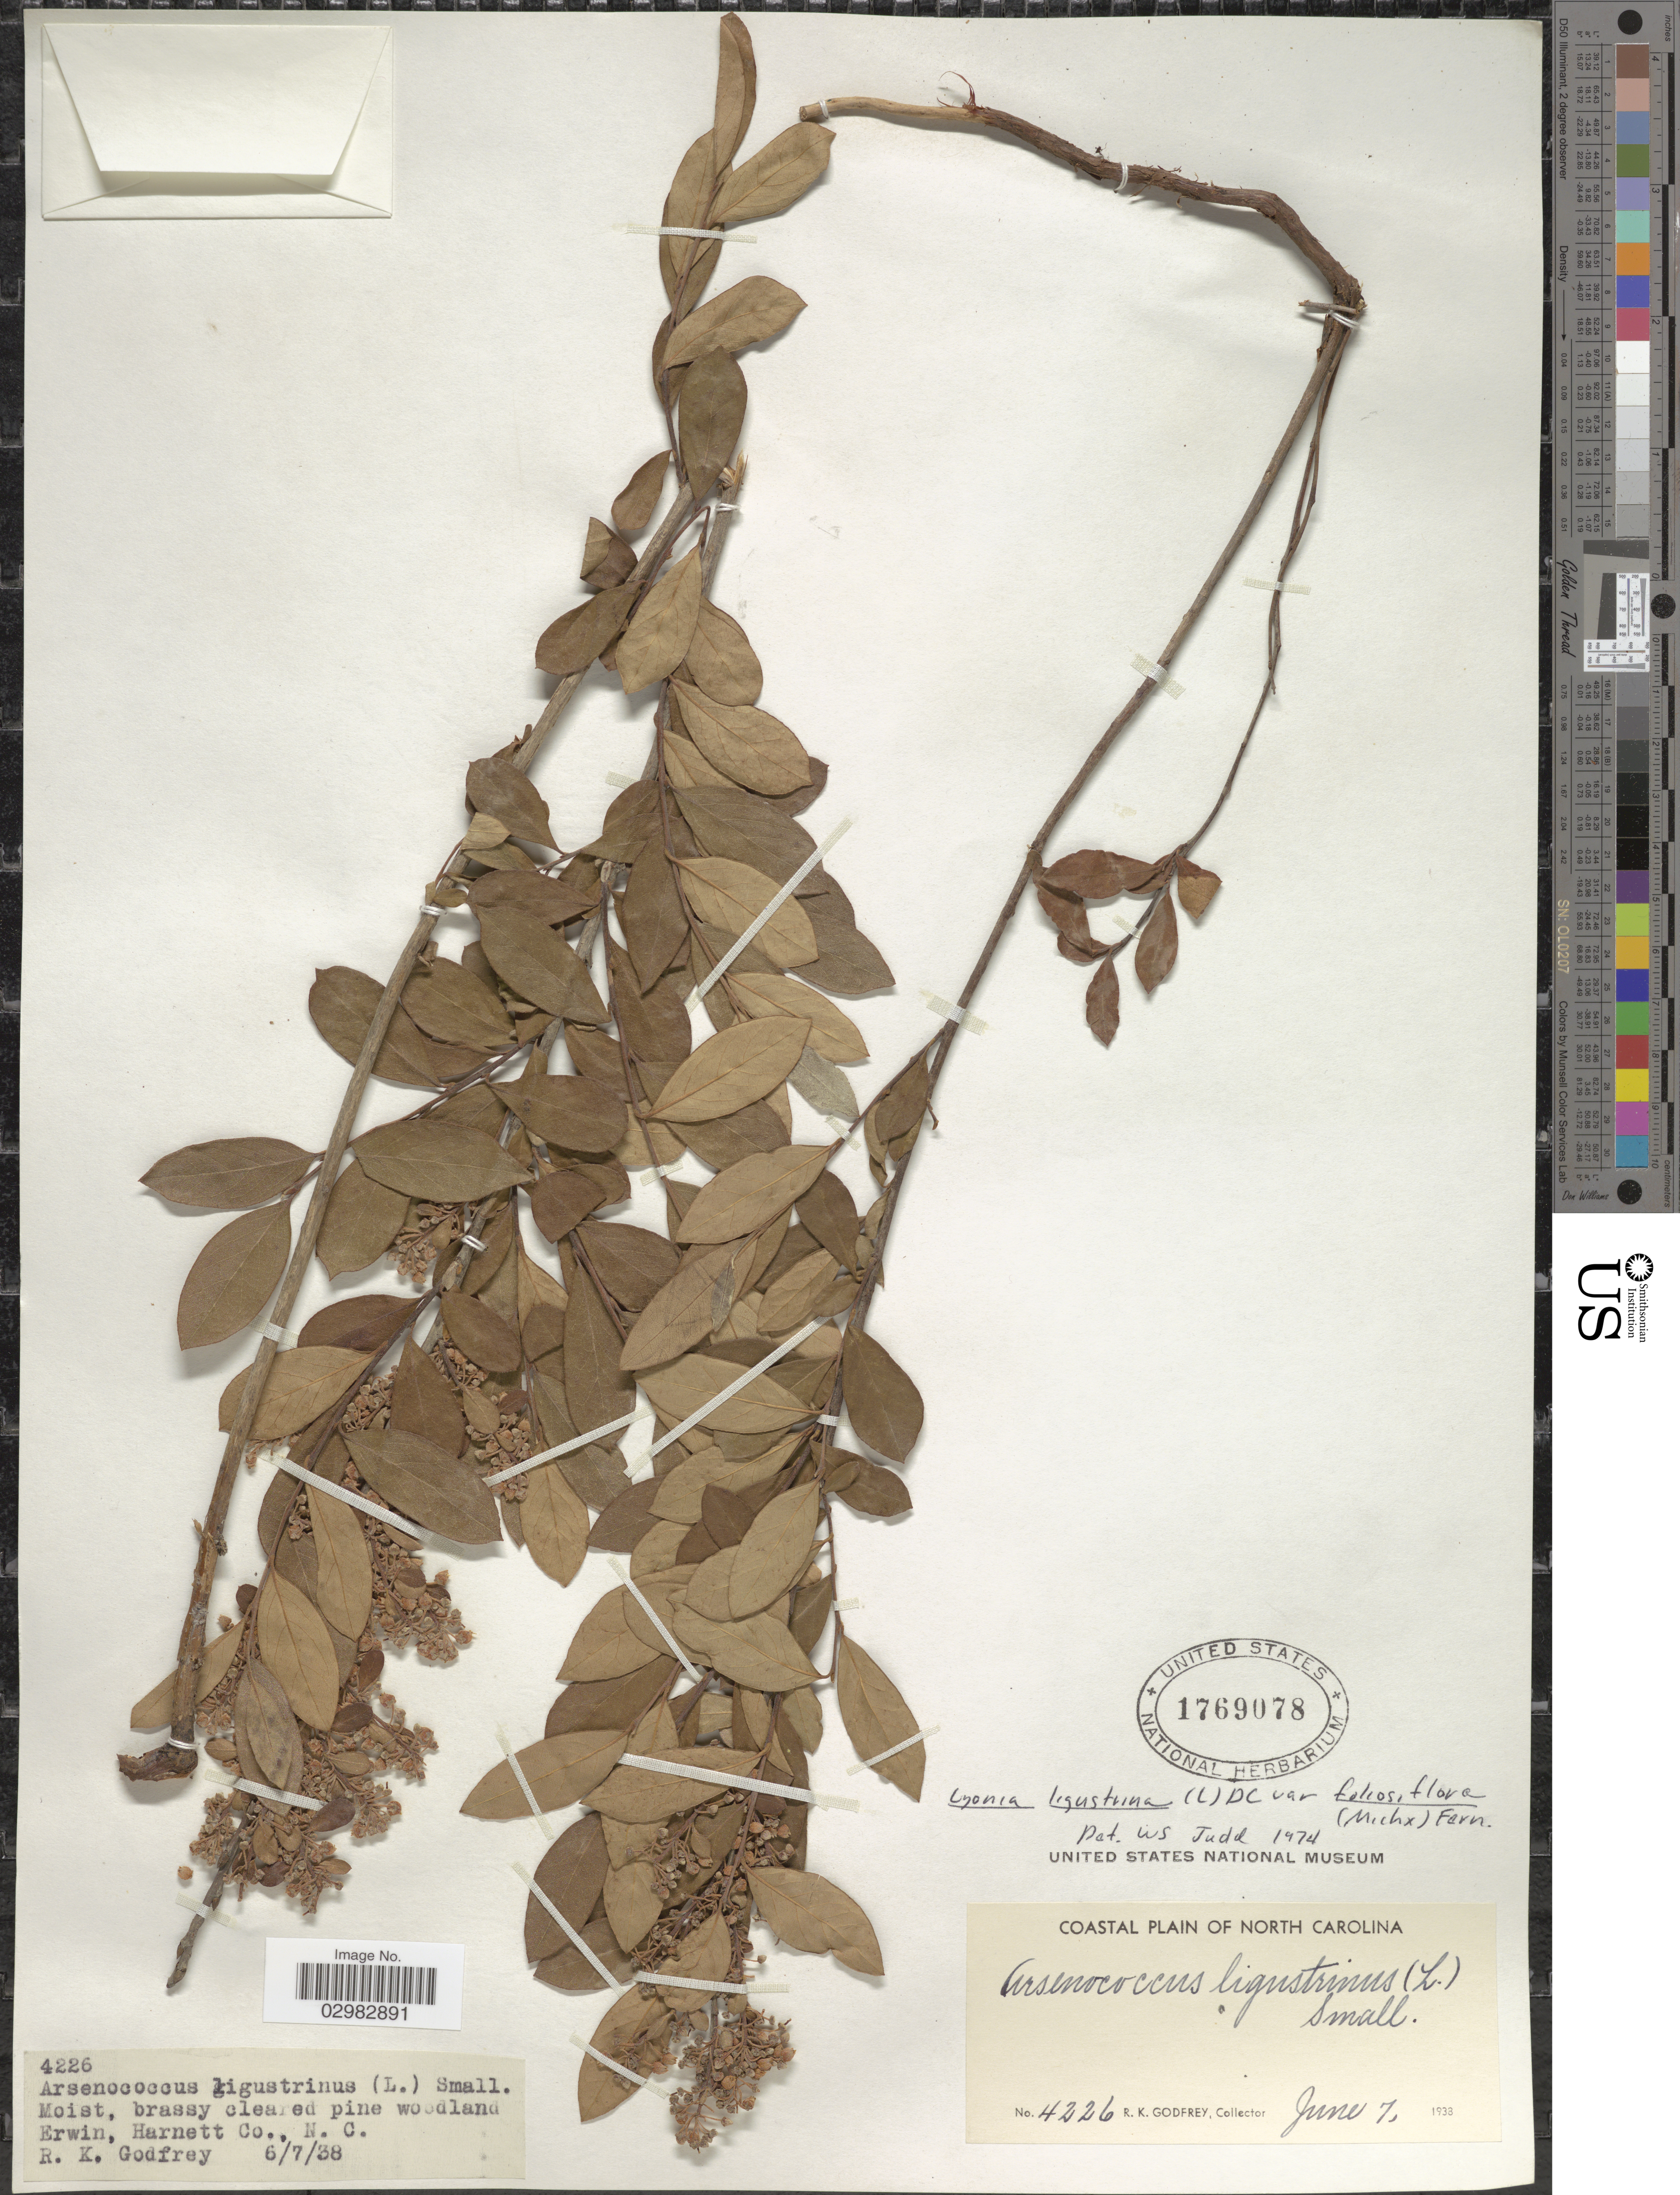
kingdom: Plantae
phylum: Tracheophyta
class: Magnoliopsida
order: Ericales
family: Ericaceae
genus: Lyonia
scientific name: Lyonia ligustrina var. foliosiflora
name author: (Michx.) Fernald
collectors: R. K. Godfrey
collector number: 4226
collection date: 1938-06-07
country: United States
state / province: North Carolina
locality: Erwin, Harnett Co.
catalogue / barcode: US 1769078